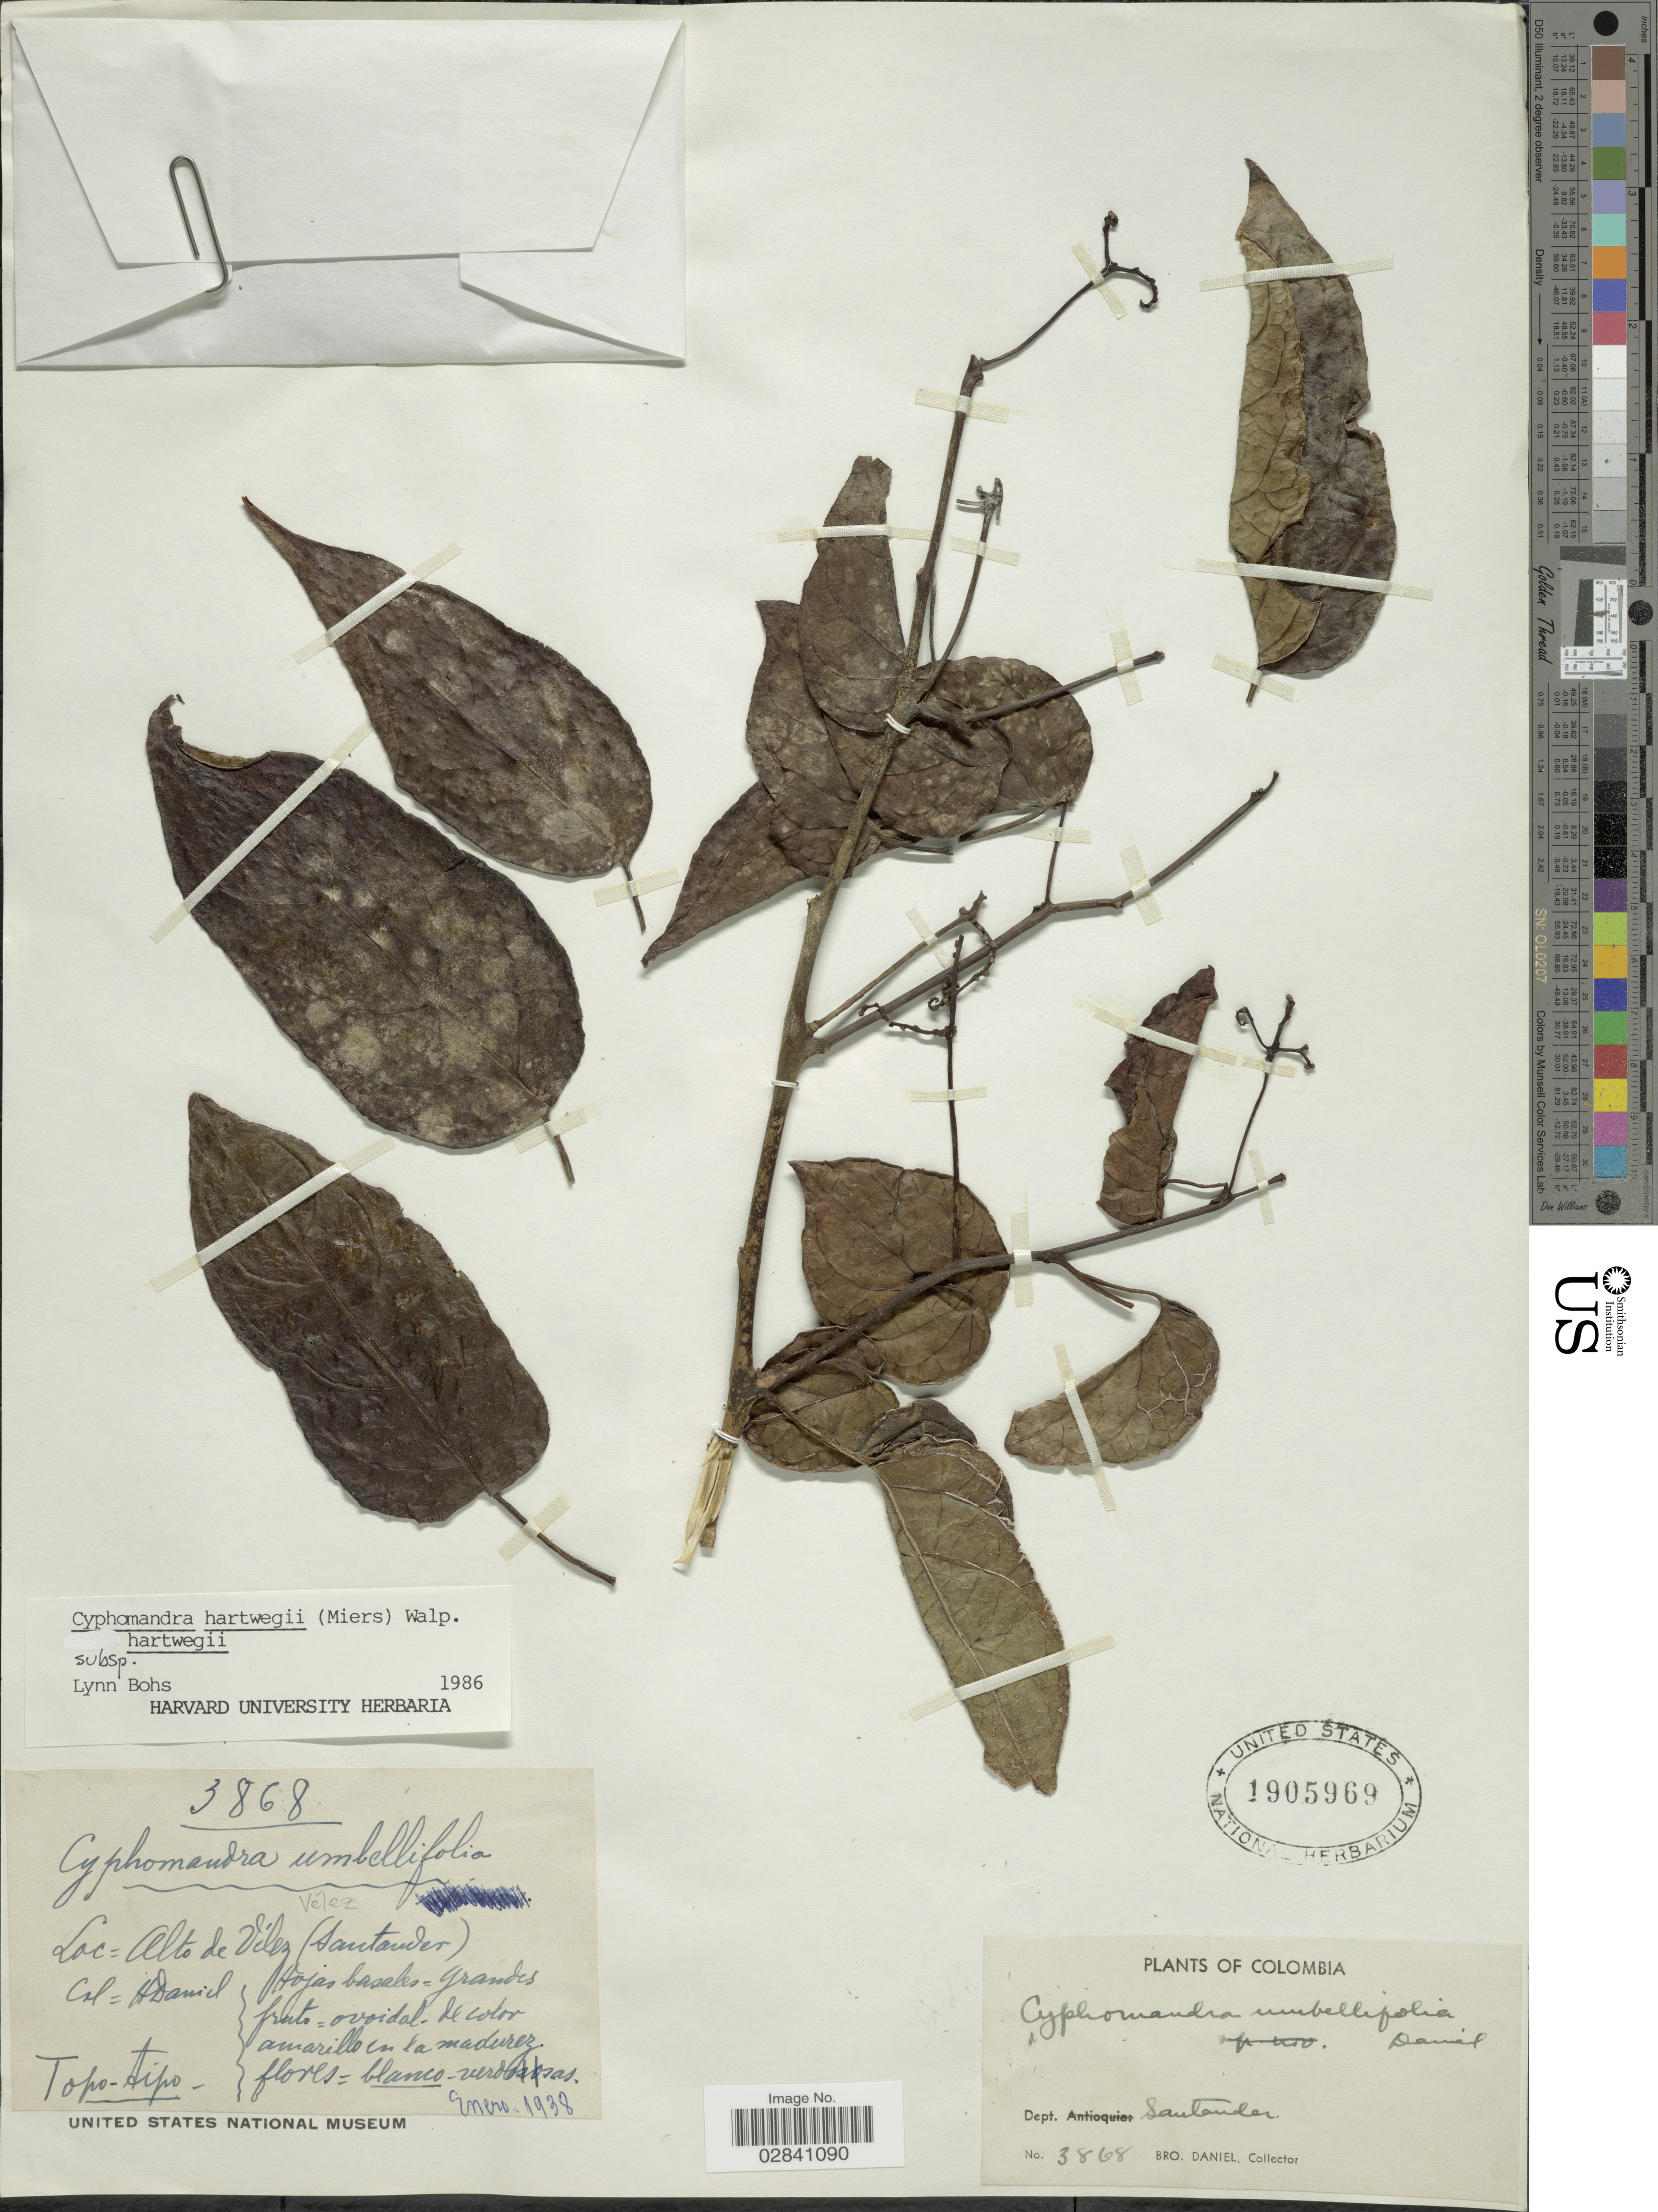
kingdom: Plantae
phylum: Tracheophyta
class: Magnoliopsida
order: Solanales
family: Solanaceae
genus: Cyphomandra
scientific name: Cyphomandra hartwegii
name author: (Miers) Sendtn. ex Walp.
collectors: Bro. Daniel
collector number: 3868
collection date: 1938-01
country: Colombia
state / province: Santander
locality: Alto de Vilez (Santander).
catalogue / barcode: US 1905969